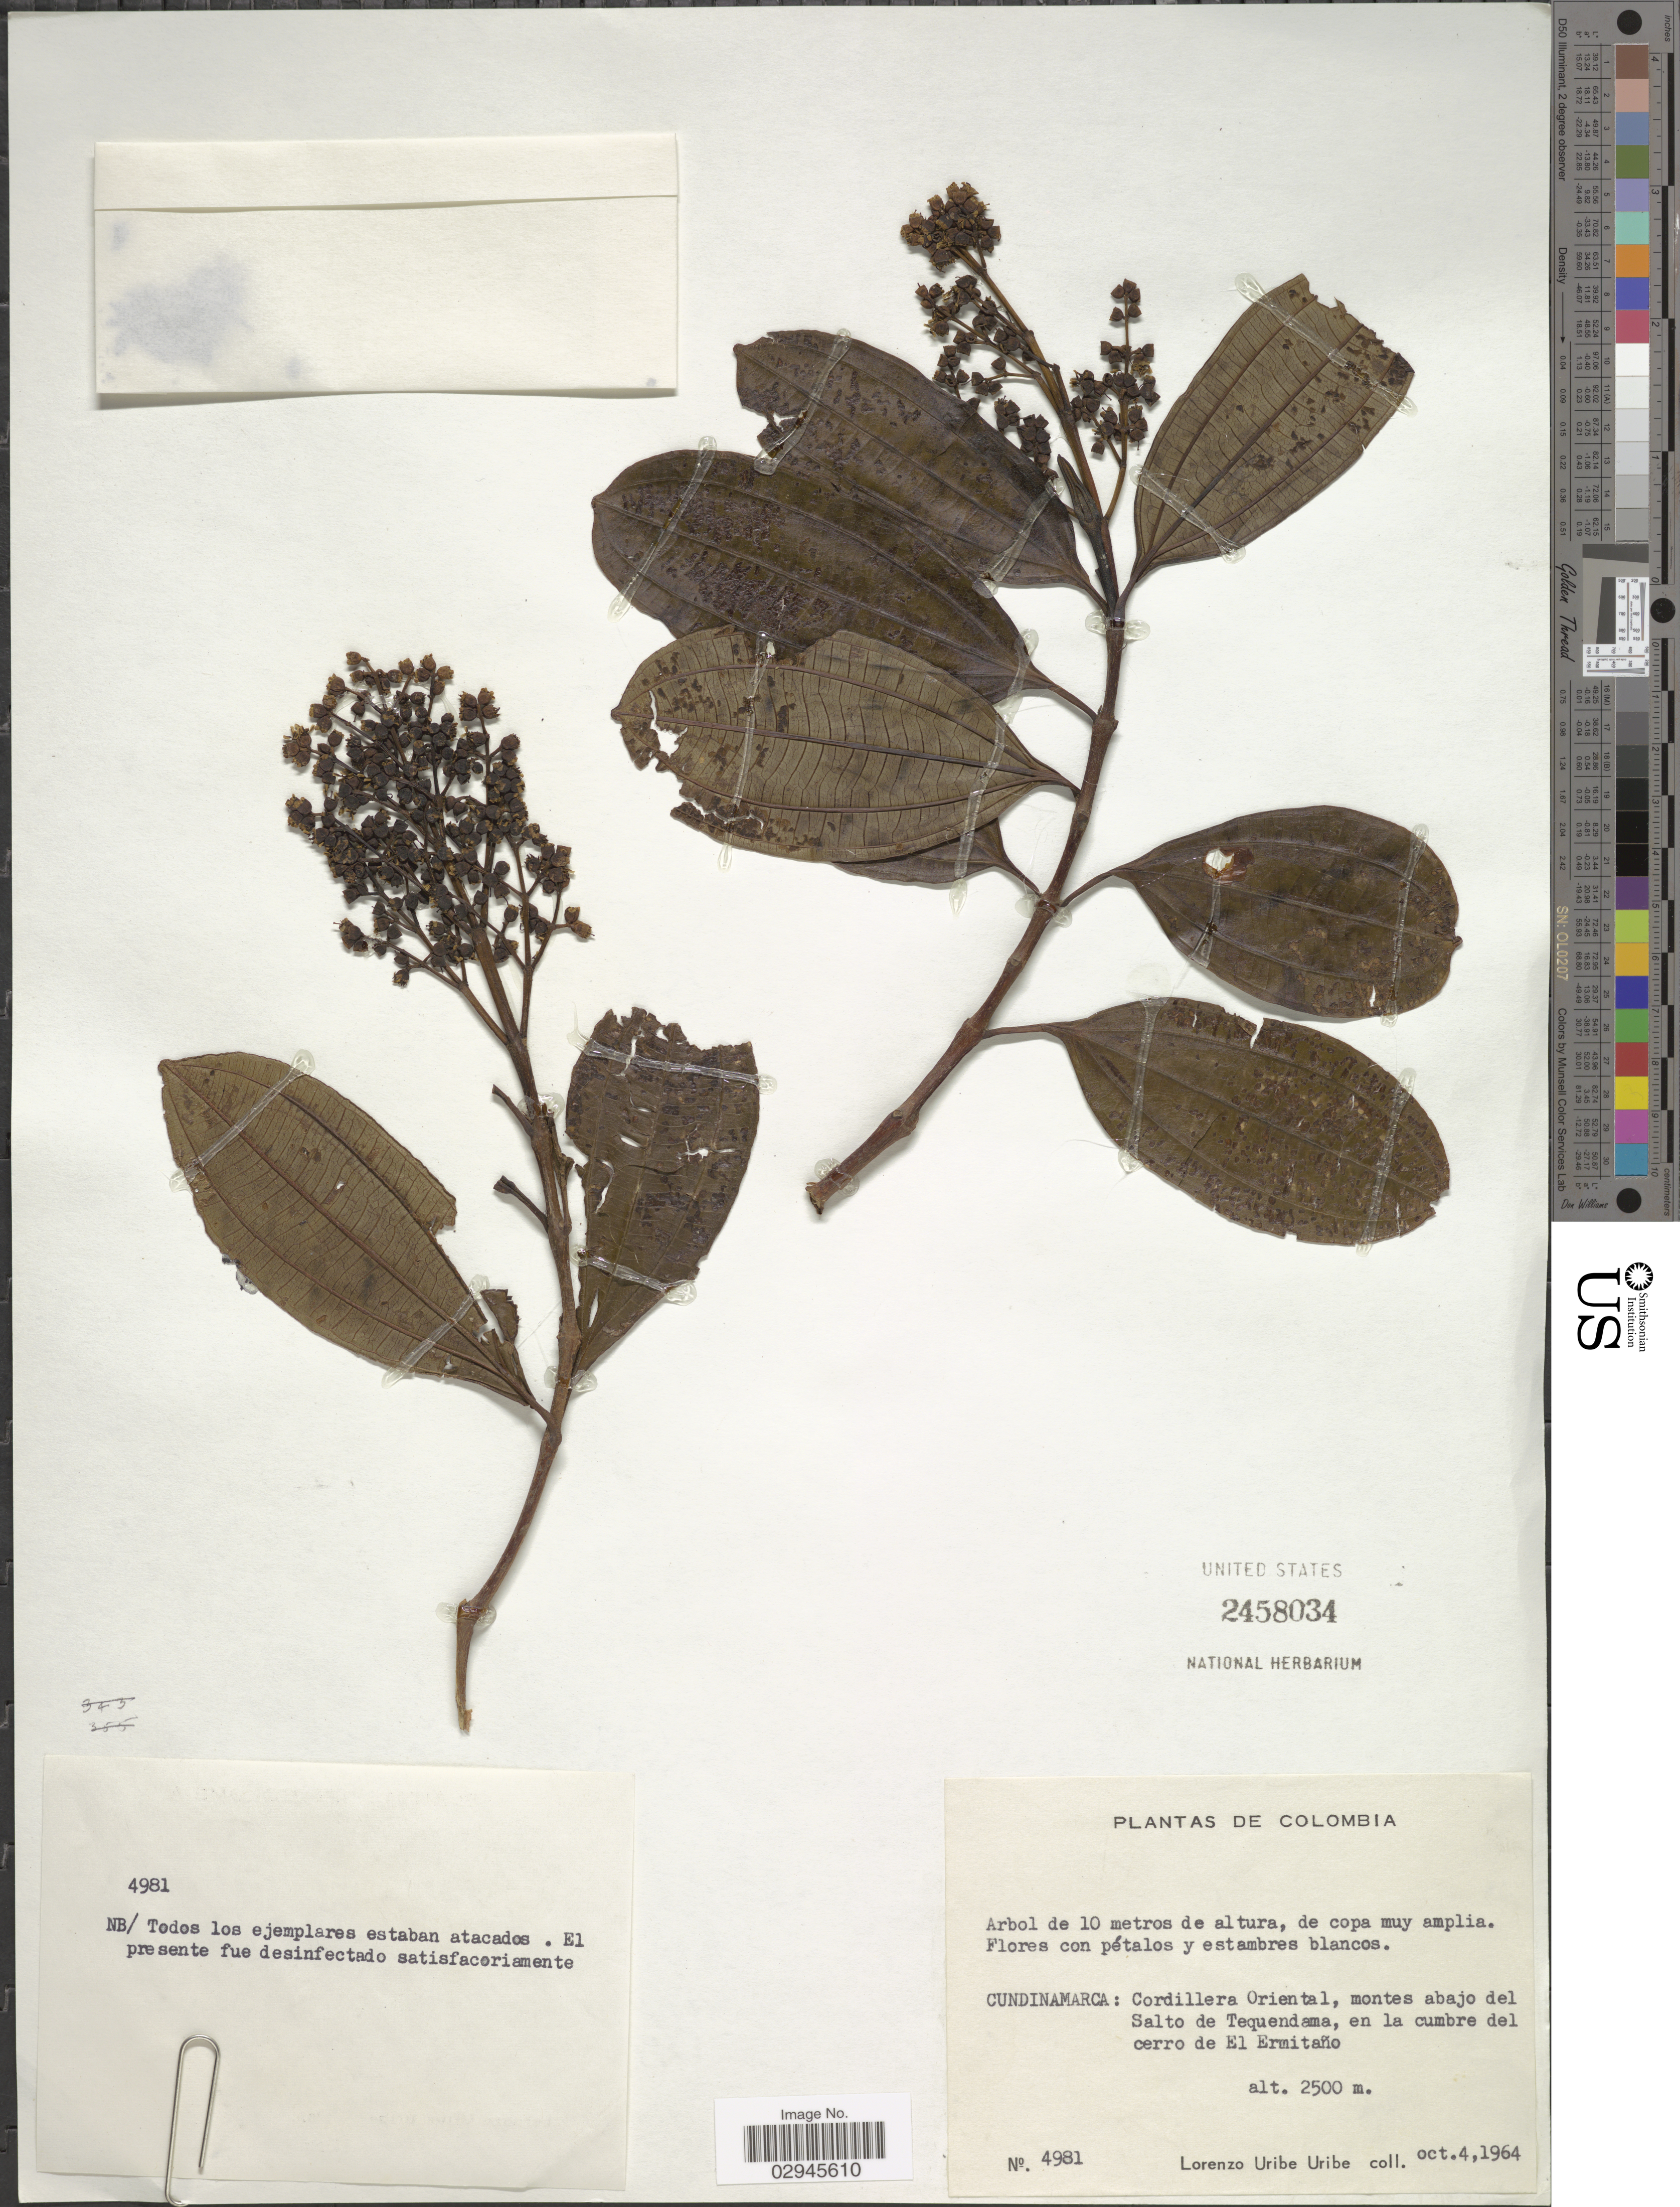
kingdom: Plantae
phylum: Tracheophyta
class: Magnoliopsida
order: Myrtales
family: Melastomataceae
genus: Miconia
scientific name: Miconia sp.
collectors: L. Uribe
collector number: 4981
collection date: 1964-10-04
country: Colombia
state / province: Cundinamarca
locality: Cordillera Oriental, montes abajo del Salto de Tequendama, en la cumbre del cerro de El Ermitaño.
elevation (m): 2500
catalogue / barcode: US 2458034